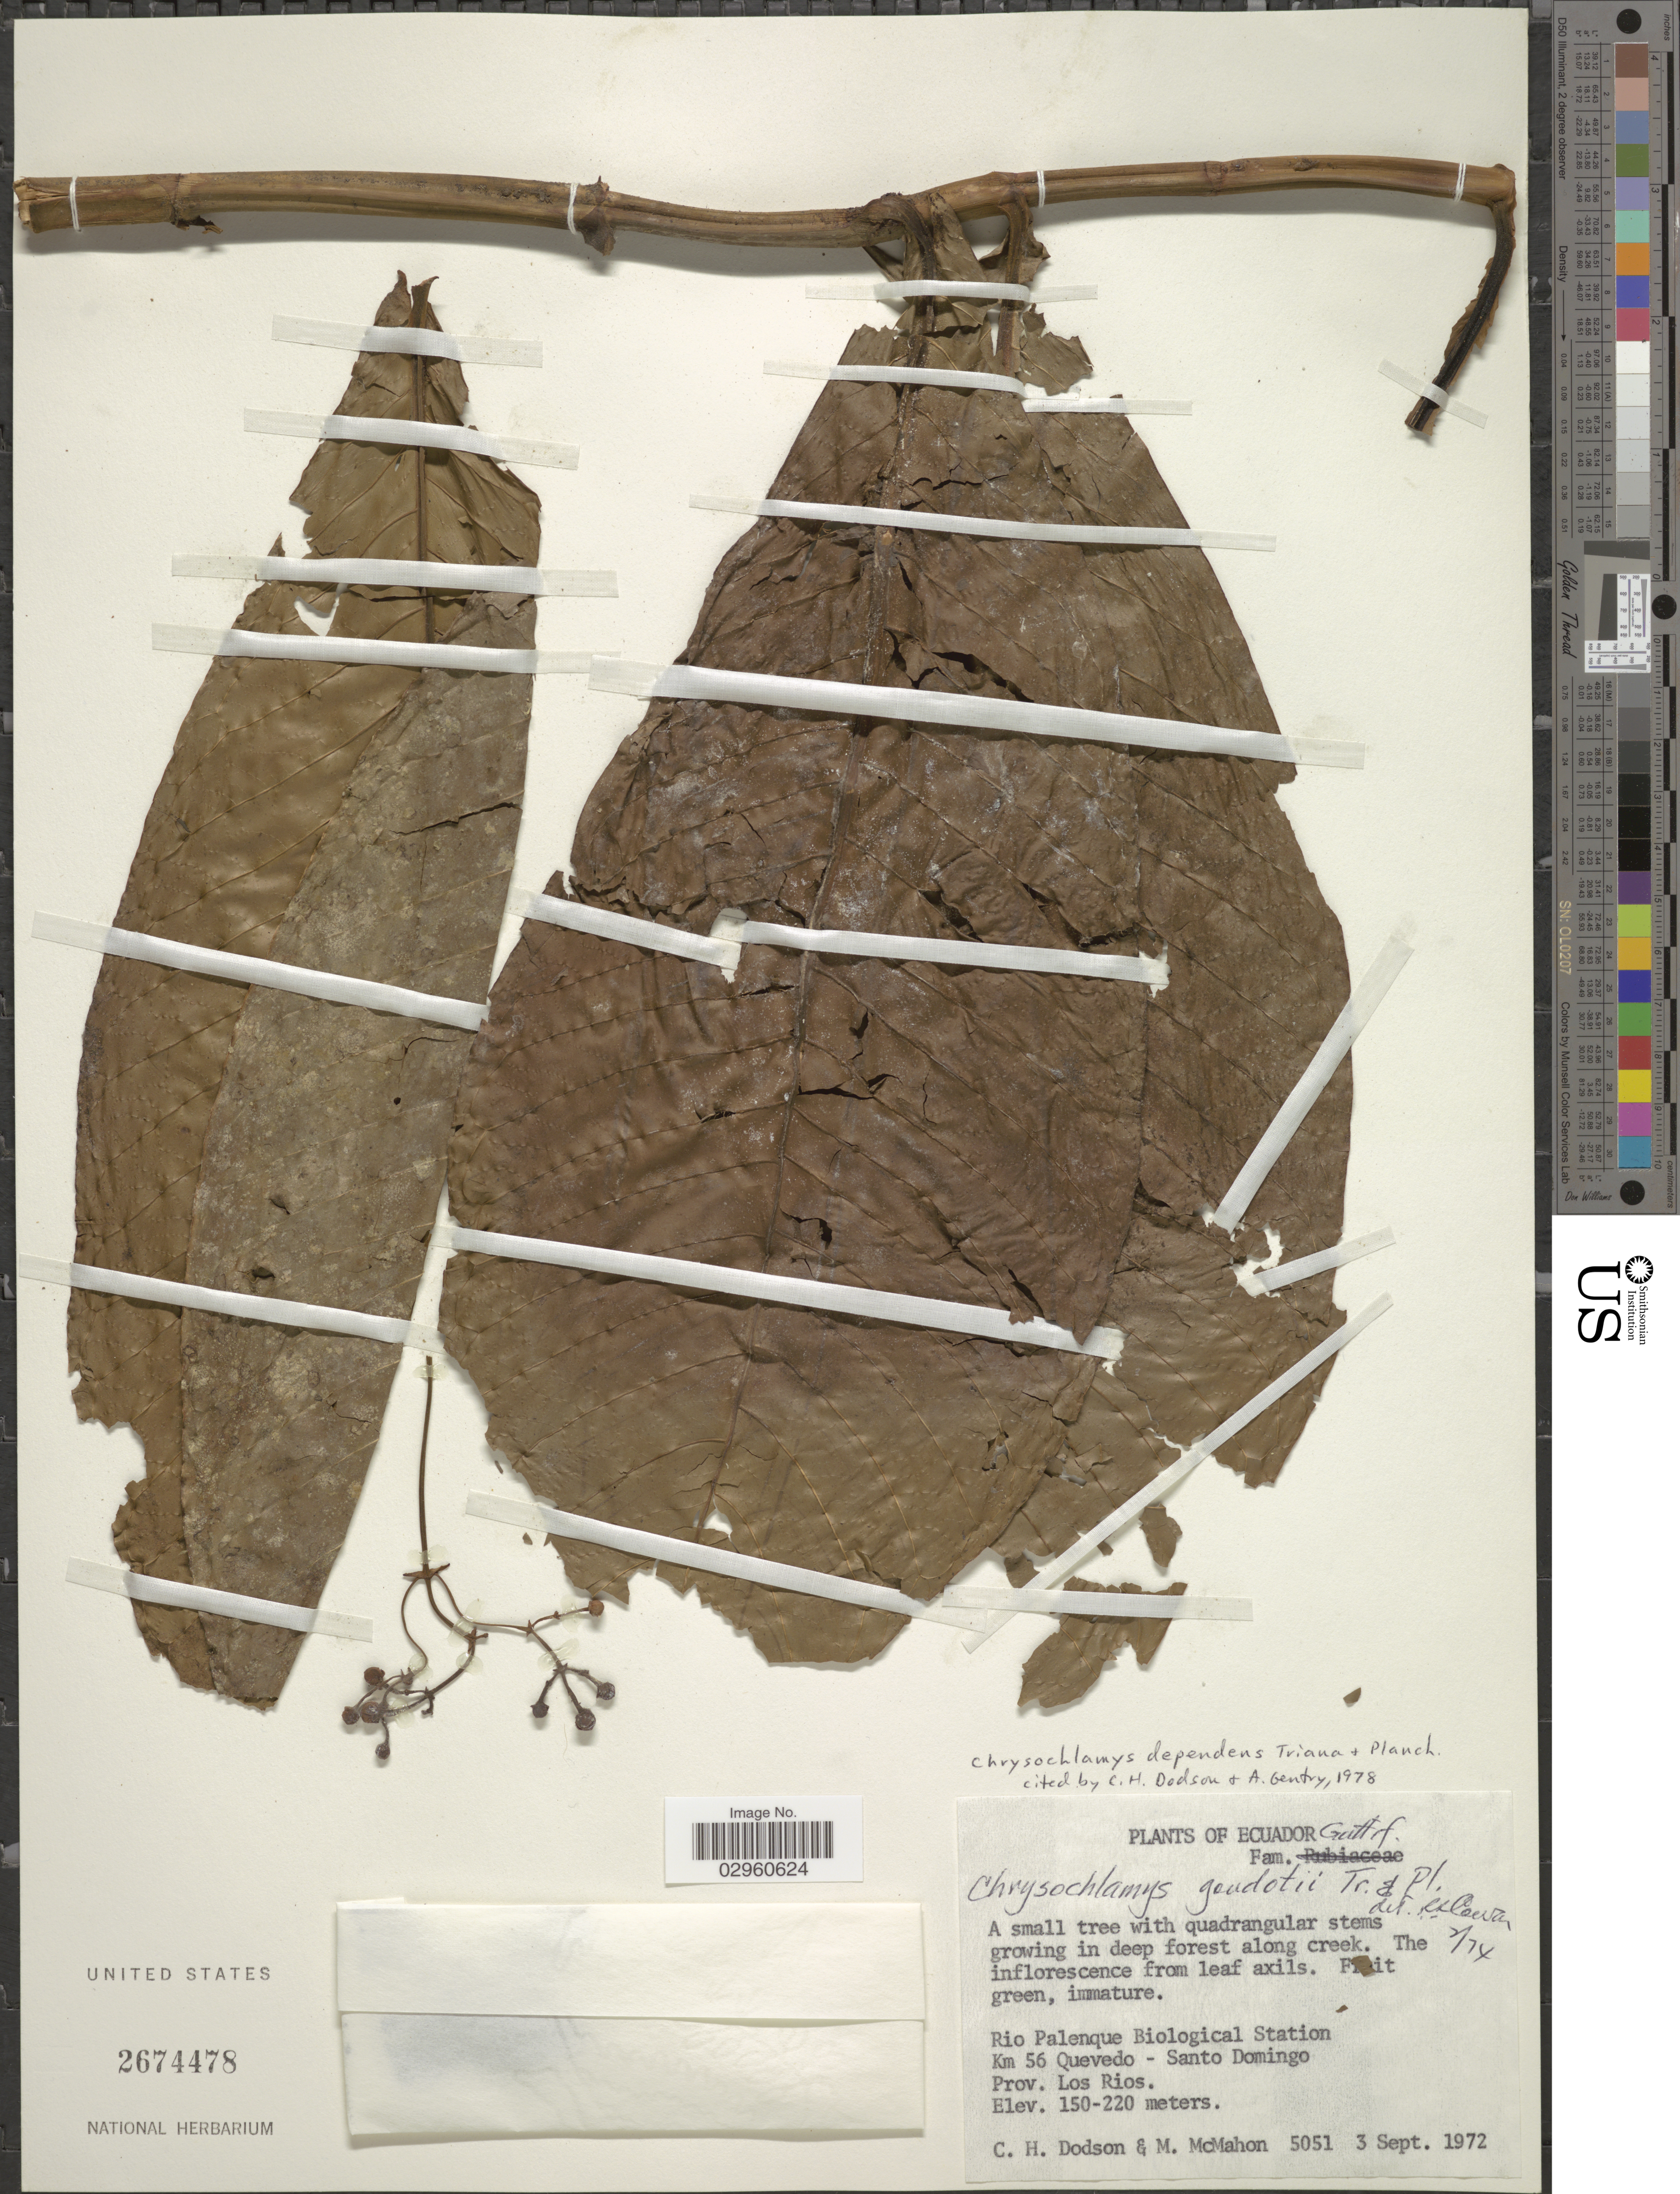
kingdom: Plantae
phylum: Tracheophyta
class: Magnoliopsida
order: Malpighiales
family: Clusiaceae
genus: Chrysochlamys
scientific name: Chrysochlamys dependens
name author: Planch. & Triana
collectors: C. H. Dodson & M. McMahon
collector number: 5051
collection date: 1972-09-03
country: Ecuador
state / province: Los Ríos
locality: Rio Palenque Biological Station. Km 56 Quevedo - Santo Domingo. Prov. Los Rios.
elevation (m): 150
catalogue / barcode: US 2674478